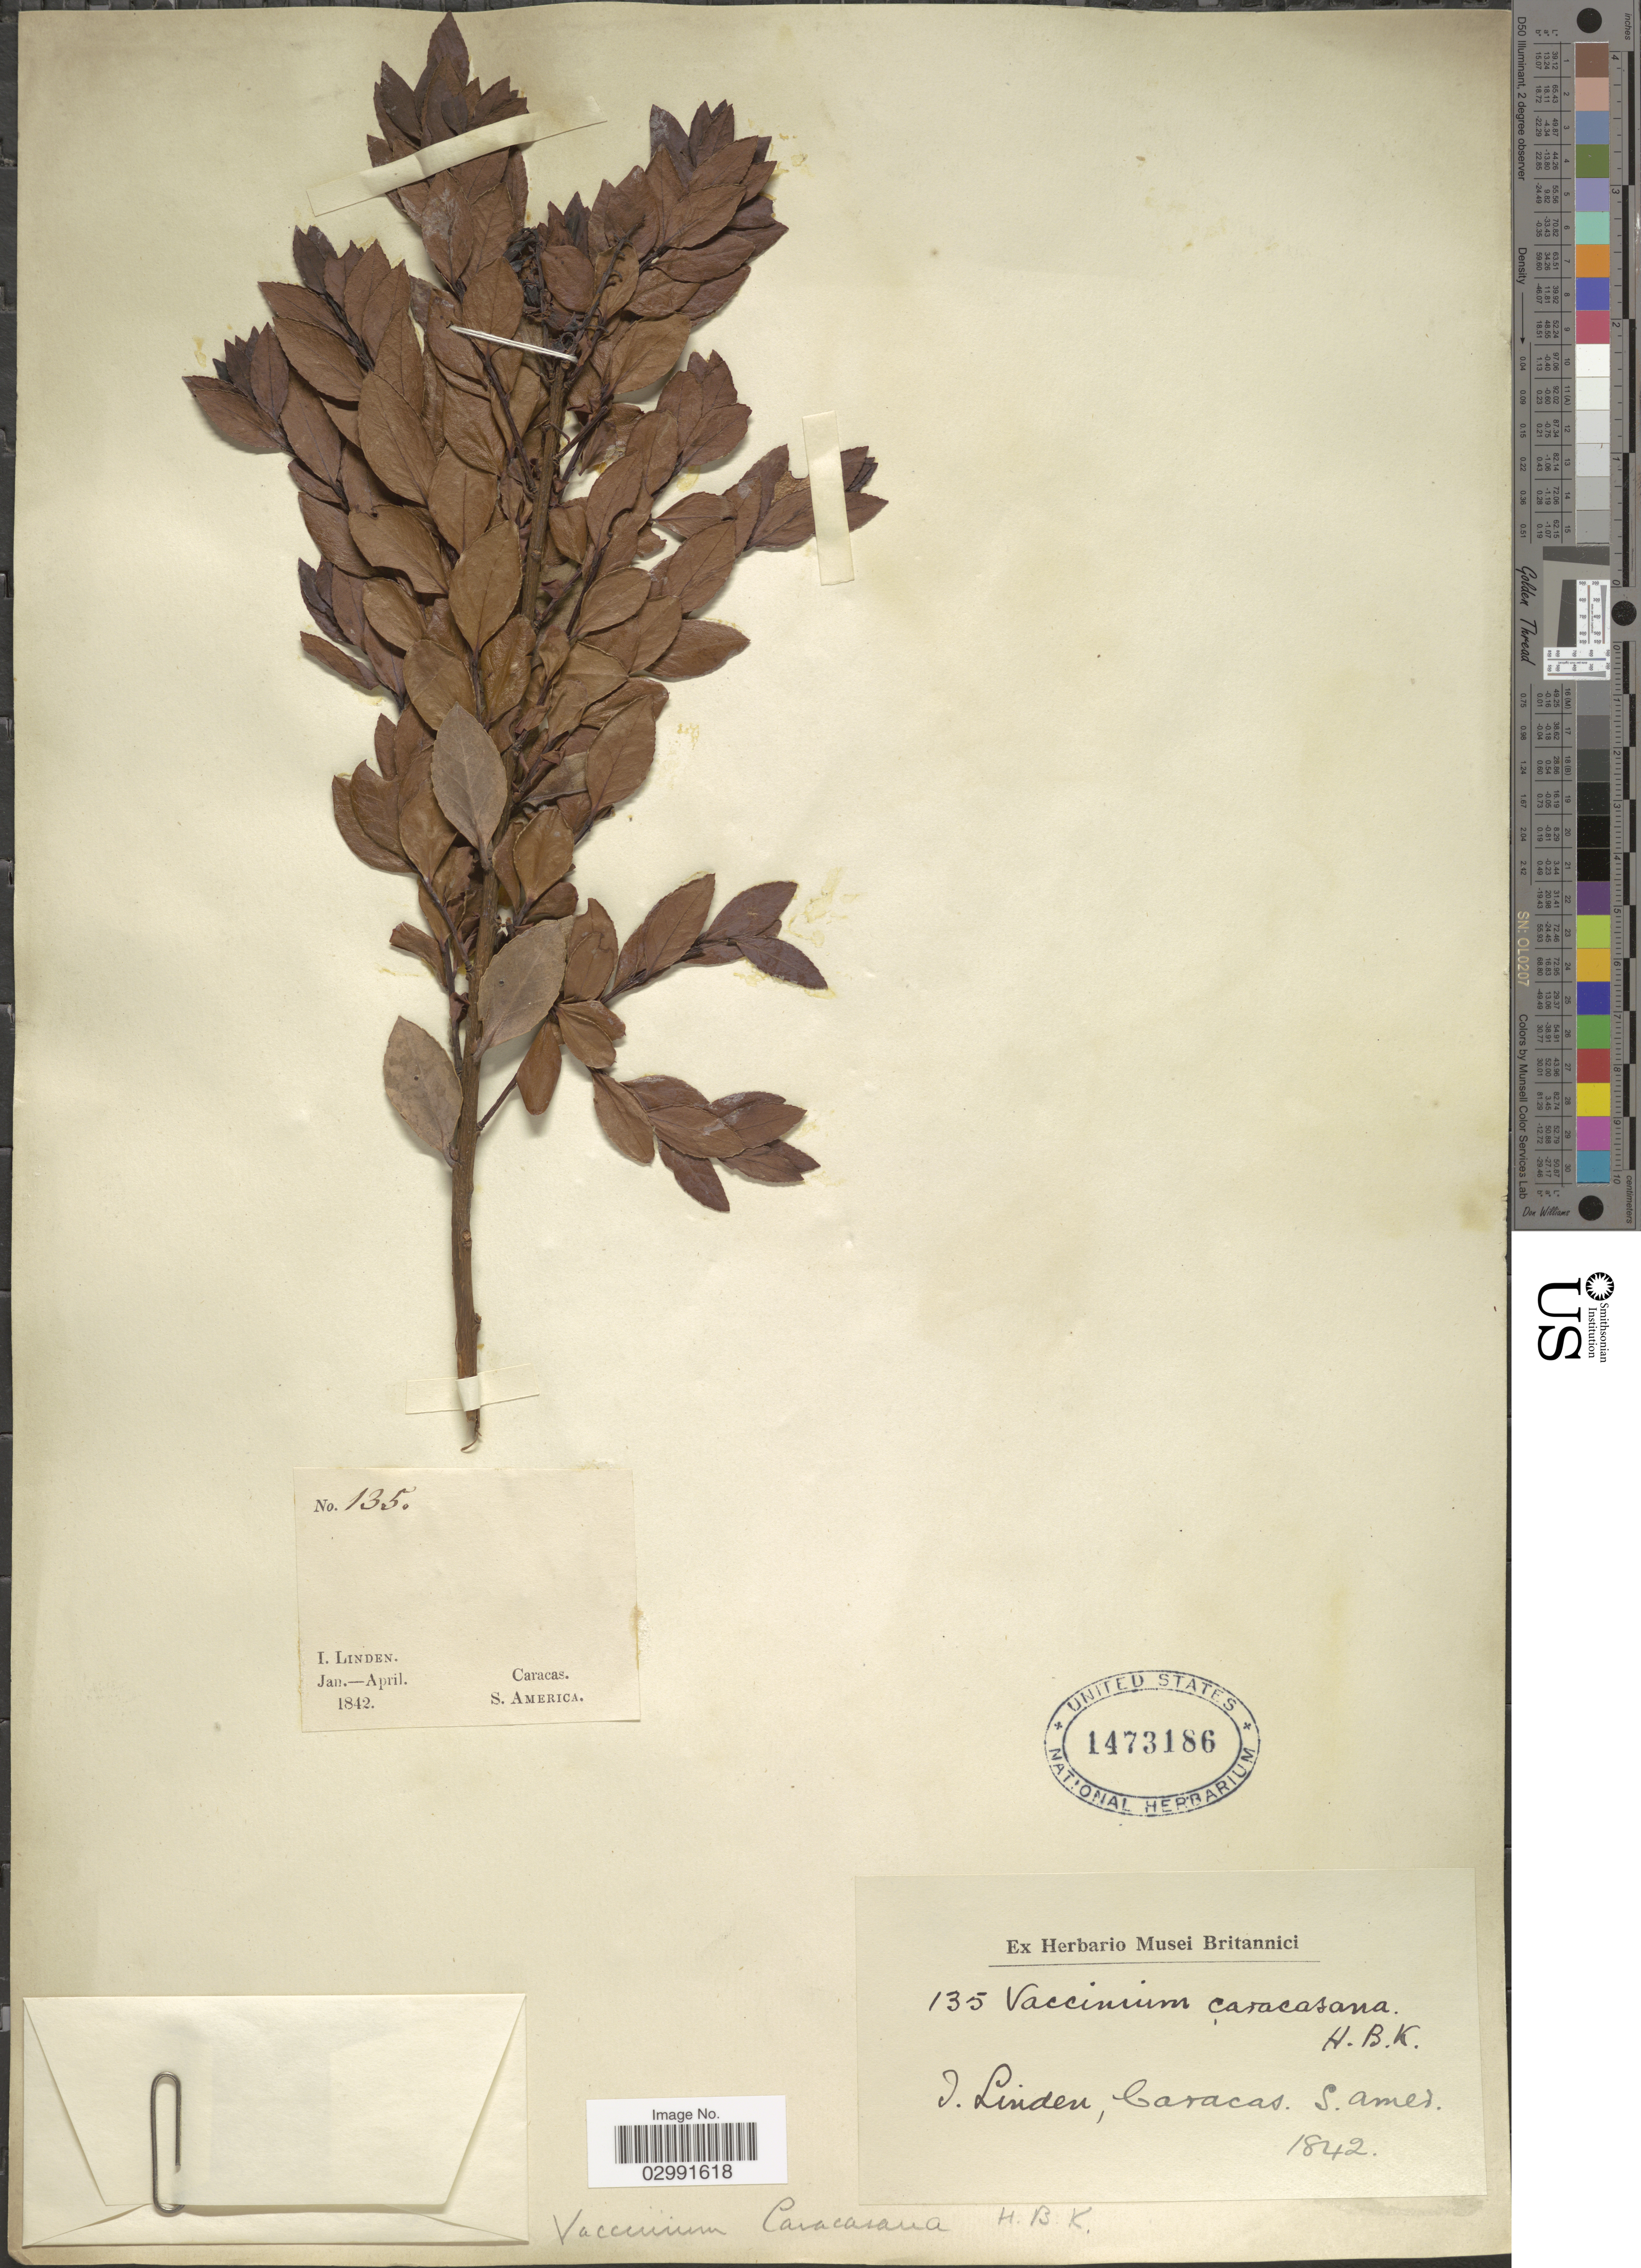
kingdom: Plantae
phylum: Tracheophyta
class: Magnoliopsida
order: Ericales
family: Ericaceae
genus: Vaccinium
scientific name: Vaccinium meridionale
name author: Sw.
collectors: J. Linden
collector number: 135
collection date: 1842-01/1842-04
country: Venezuela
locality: Caracas.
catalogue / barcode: US 1473186